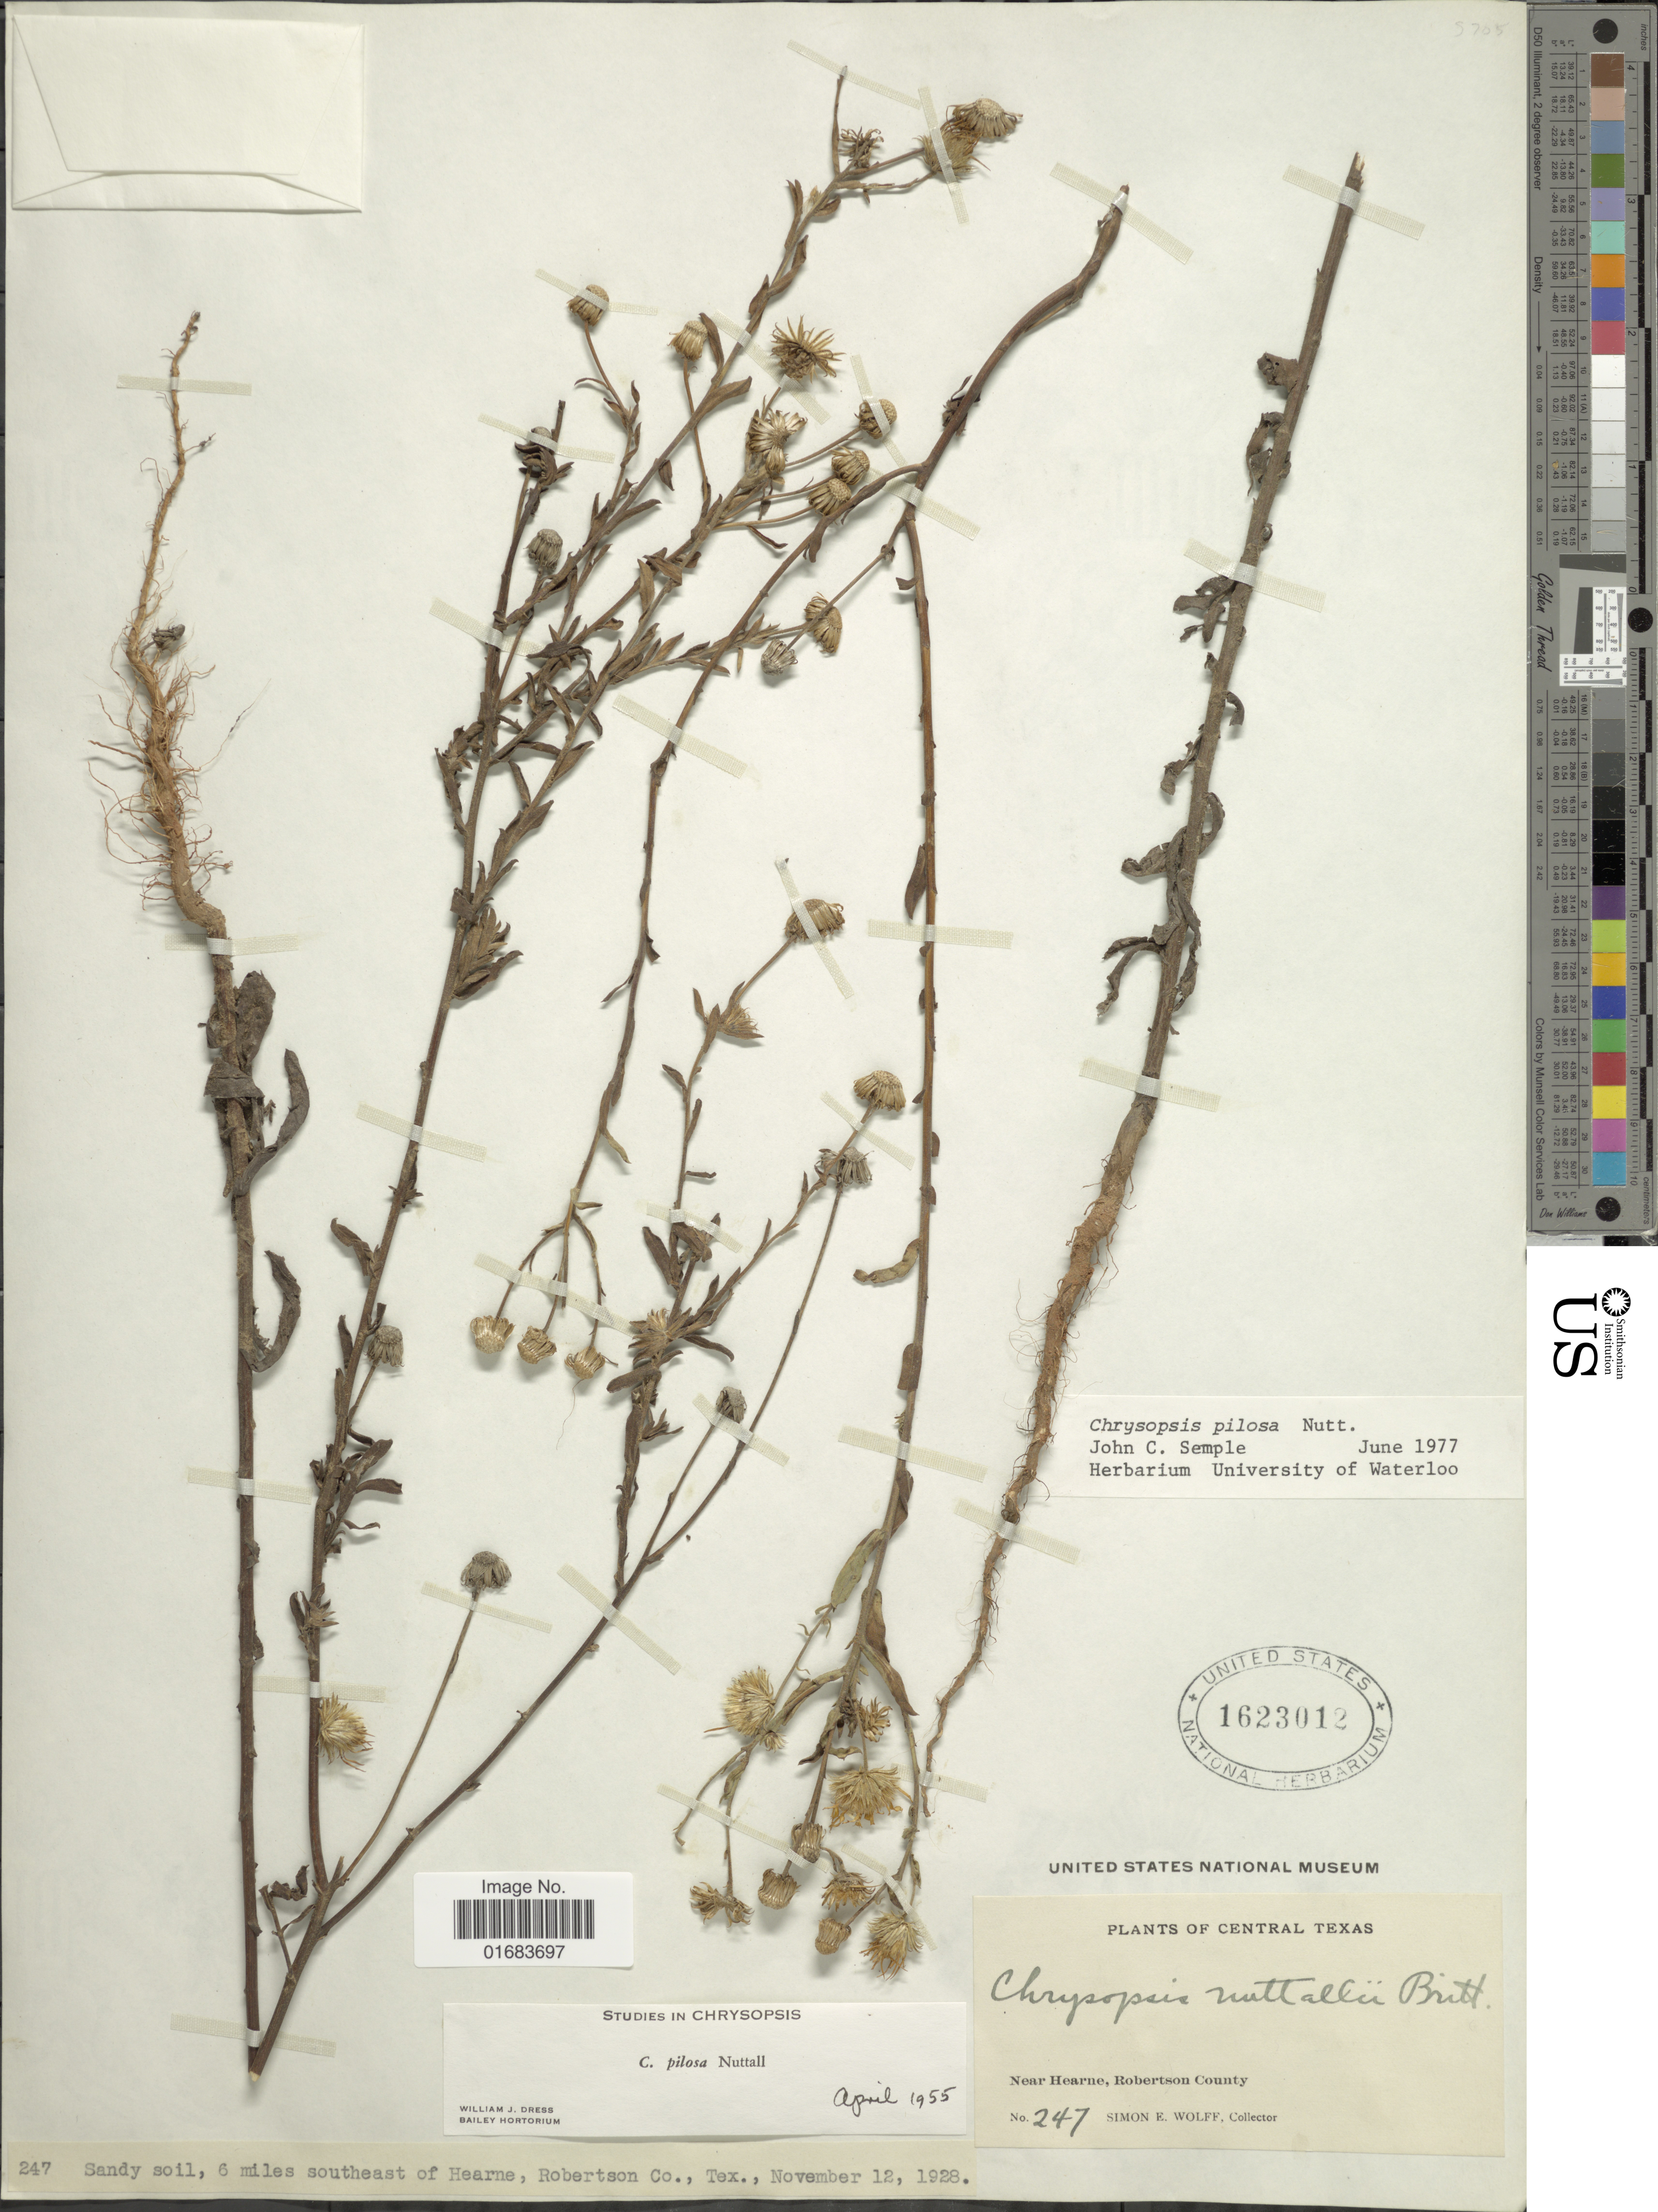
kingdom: Plantae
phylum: Tracheophyta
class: Magnoliopsida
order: Asterales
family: Asteraceae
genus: Chrysopsis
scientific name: Chrysopsis pilosa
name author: Nutt.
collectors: S. E. Wolff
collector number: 247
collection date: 1928-11-12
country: United States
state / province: Texas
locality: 6 miles southeast of Hearne, Robertson Co.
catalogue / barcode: US 1623012